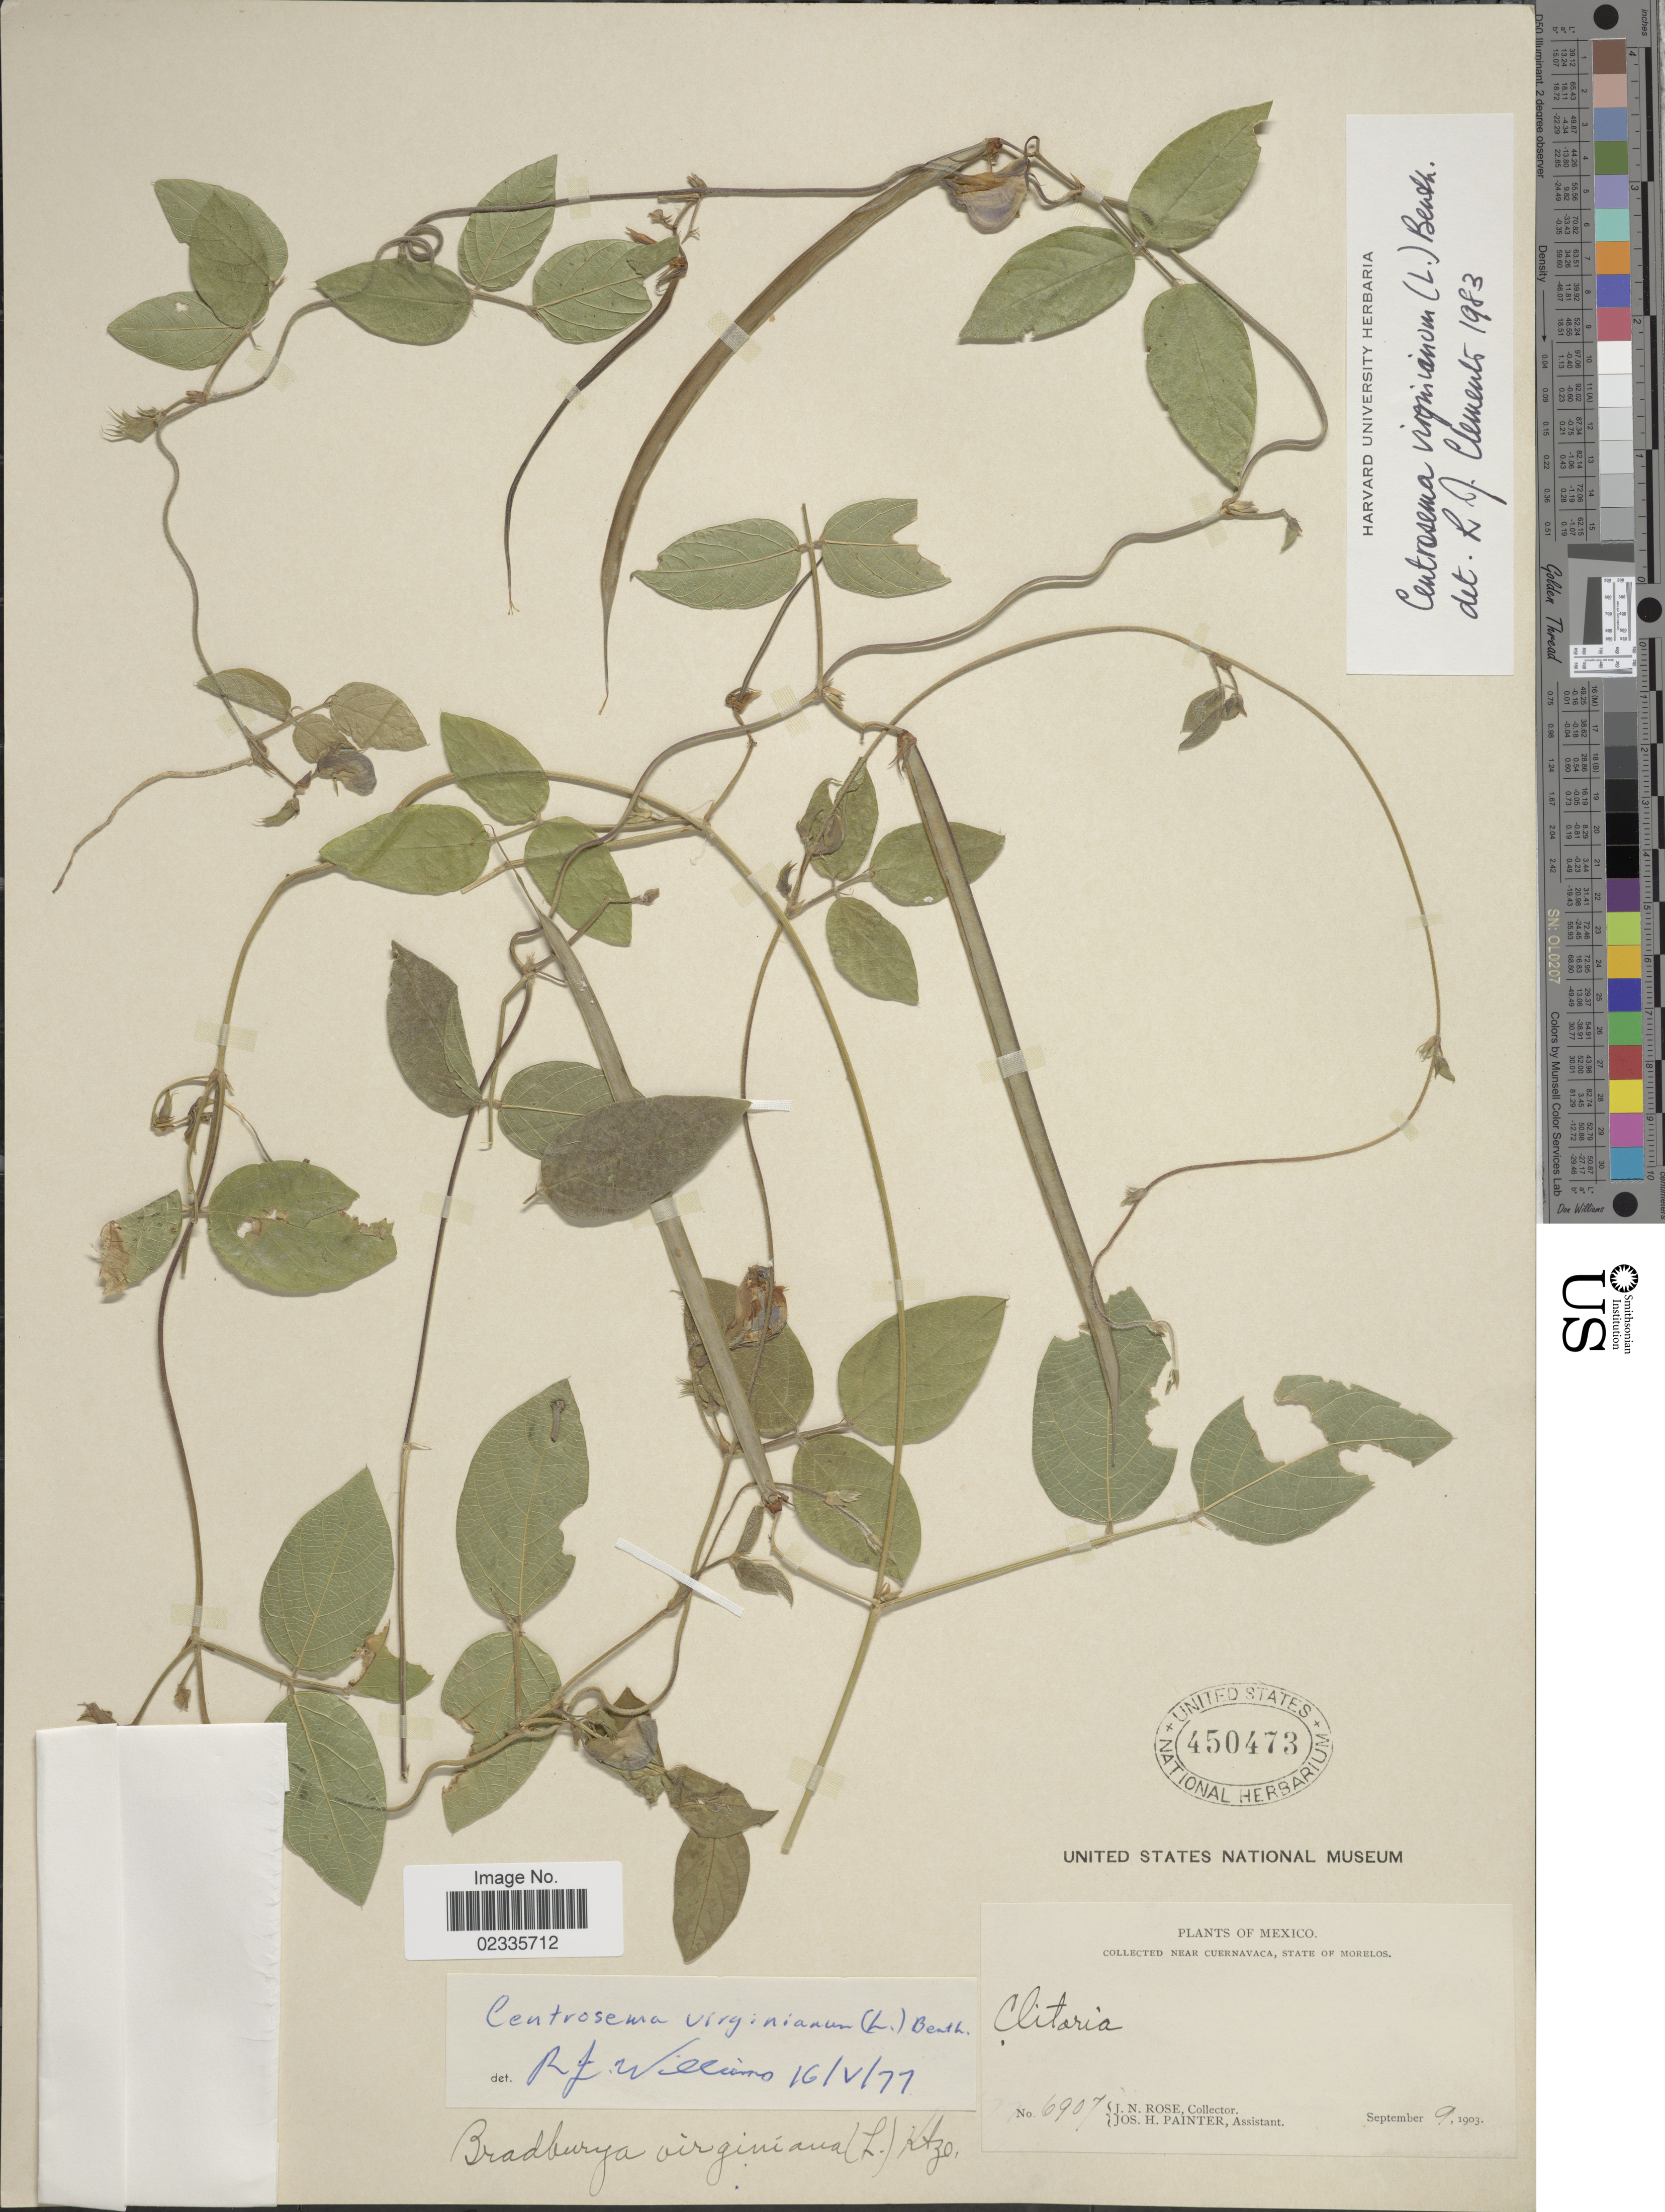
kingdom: Plantae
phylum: Tracheophyta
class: Magnoliopsida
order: Fabales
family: Fabaceae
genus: Centrosema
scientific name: Centrosema virginianum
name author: (L.) Benth.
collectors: J. N. Rose & J. H. Painter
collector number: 6907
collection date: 1903-09-09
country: Mexico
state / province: Morelos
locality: Near Cuernavaca, State of Morelos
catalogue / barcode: US 450473